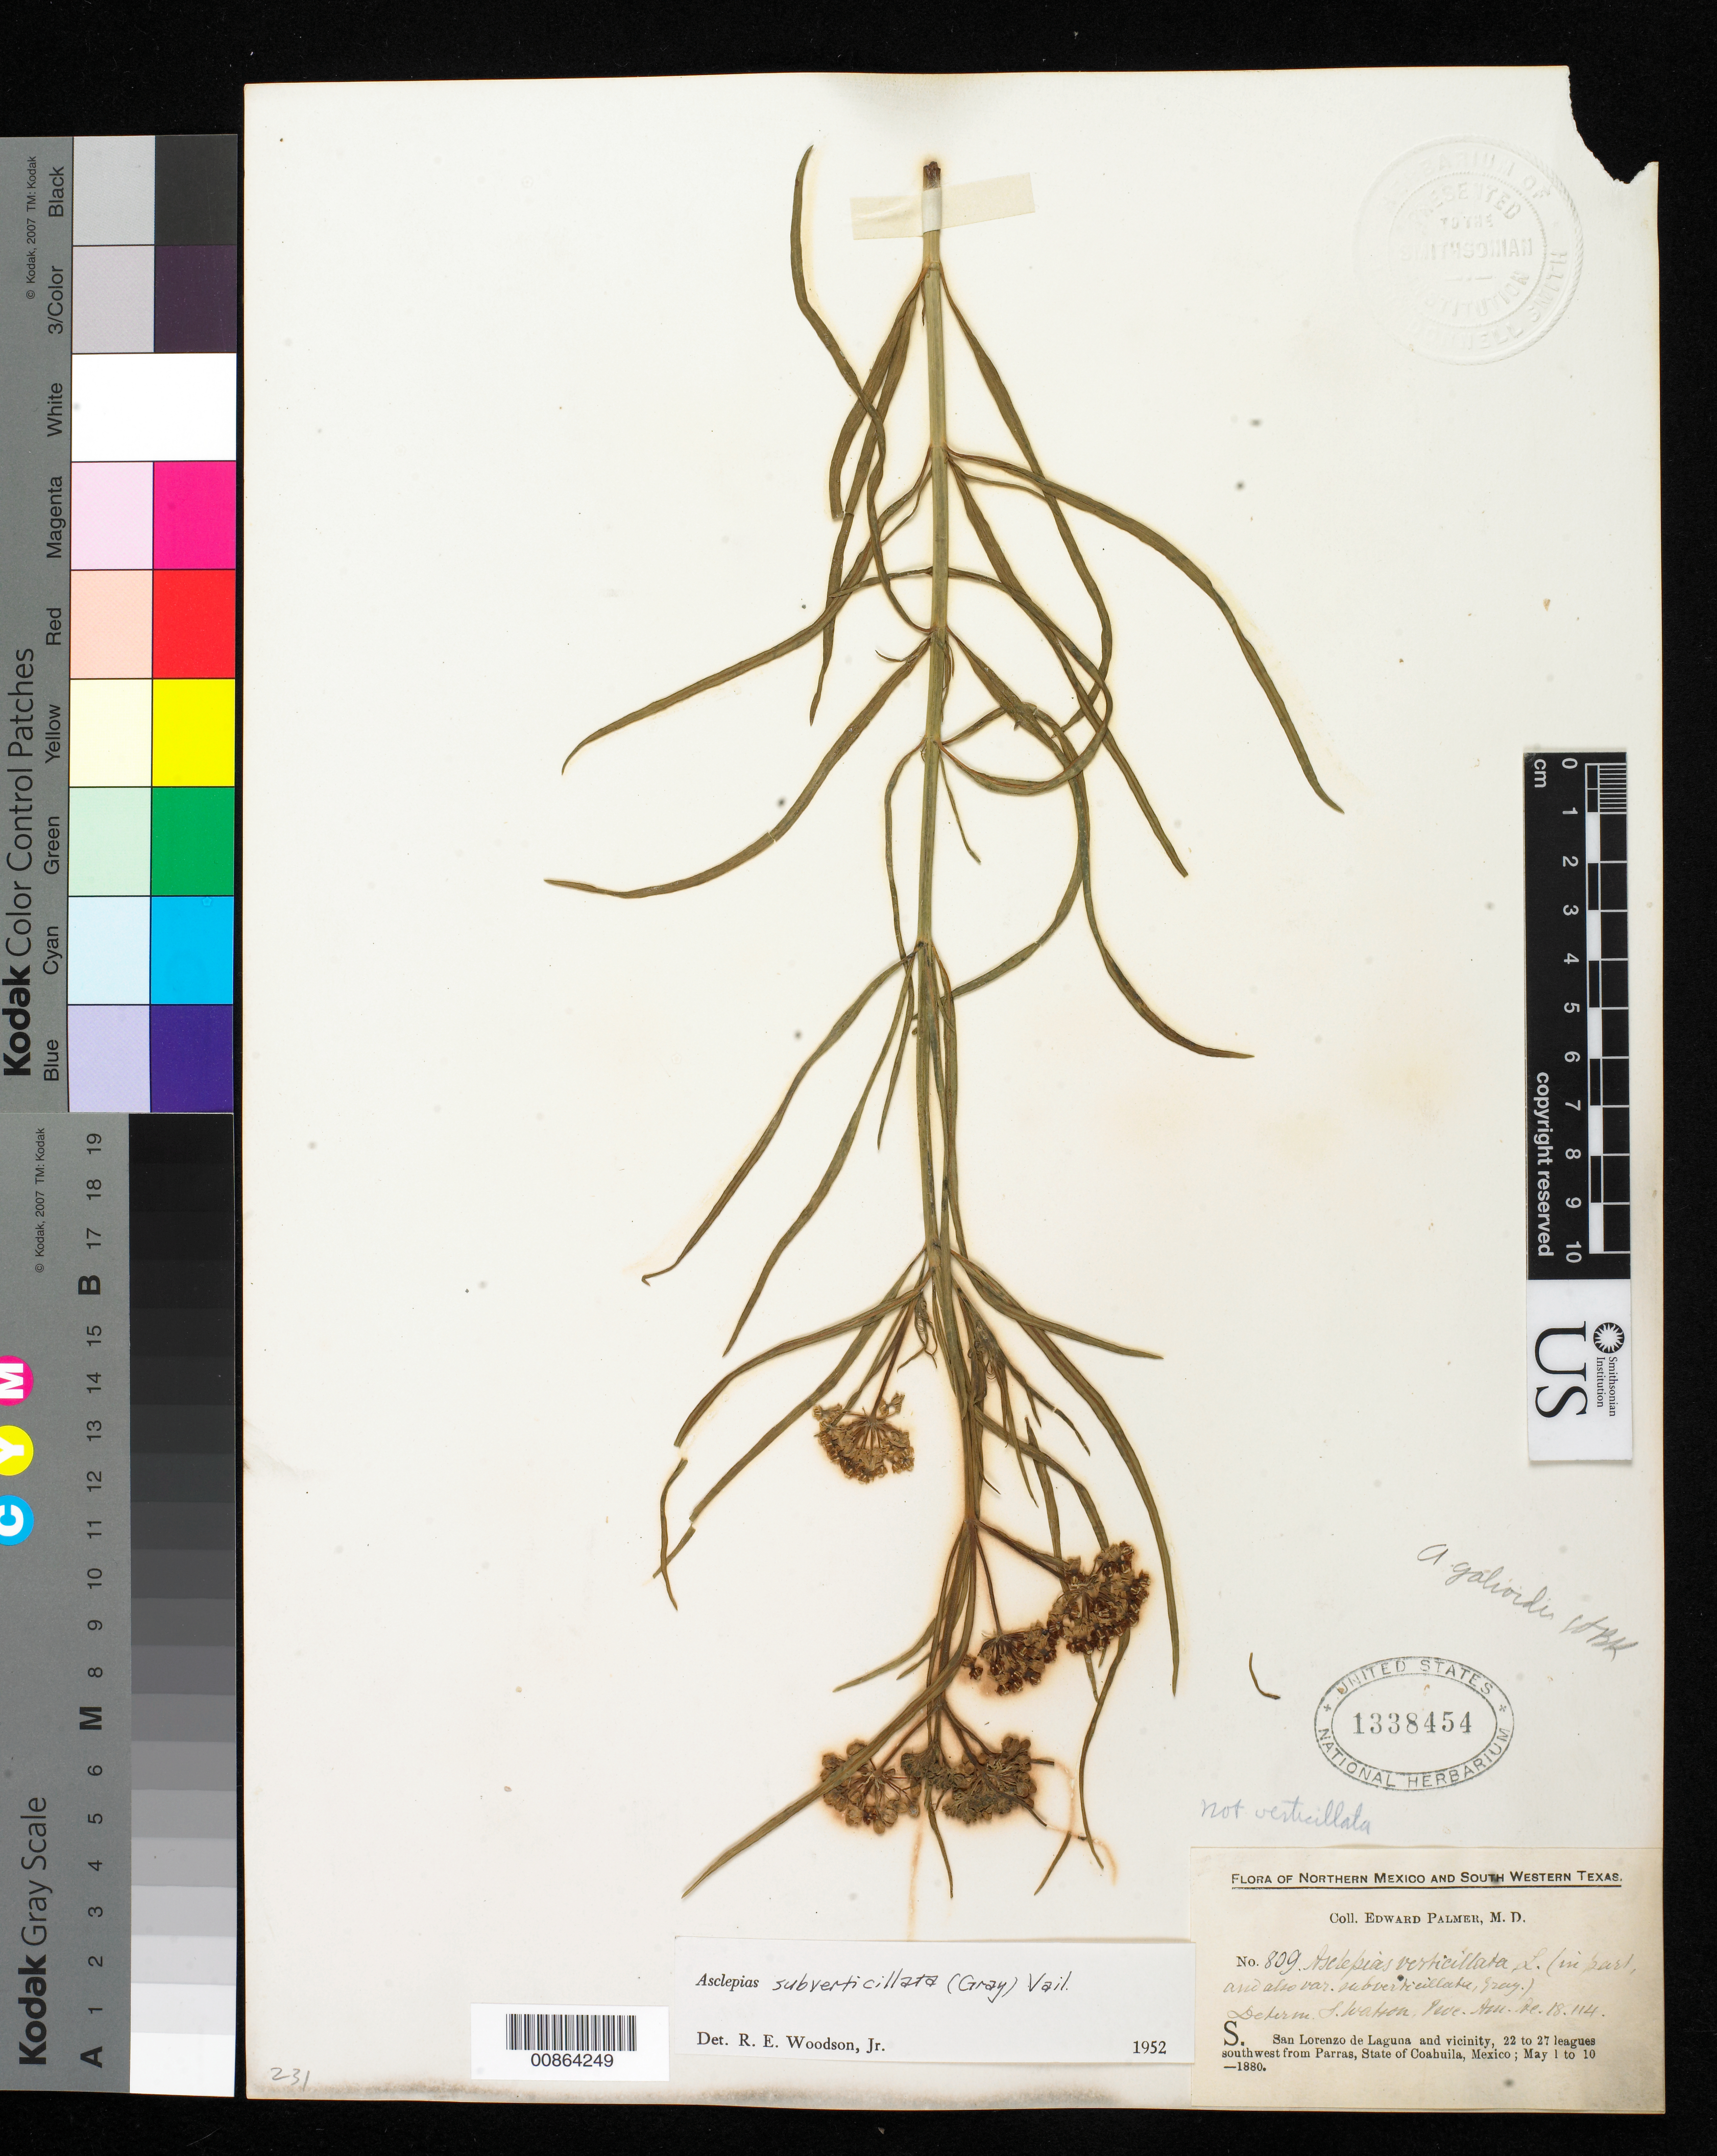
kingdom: Plantae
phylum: Tracheophyta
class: Magnoliopsida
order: Gentianales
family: Apocynaceae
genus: Asclepias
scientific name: Asclepias subverticillata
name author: (A. Gray) Vail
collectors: E. Palmer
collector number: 809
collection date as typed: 01 May 1880 to 10 May 1880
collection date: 1880-05-01/1880-05-10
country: Mexico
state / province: Coahuila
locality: S. San Lorenzo de Laguna and vicinity, 22 to 27 leagues southwest from Parras, Coahuila.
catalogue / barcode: US 1338454